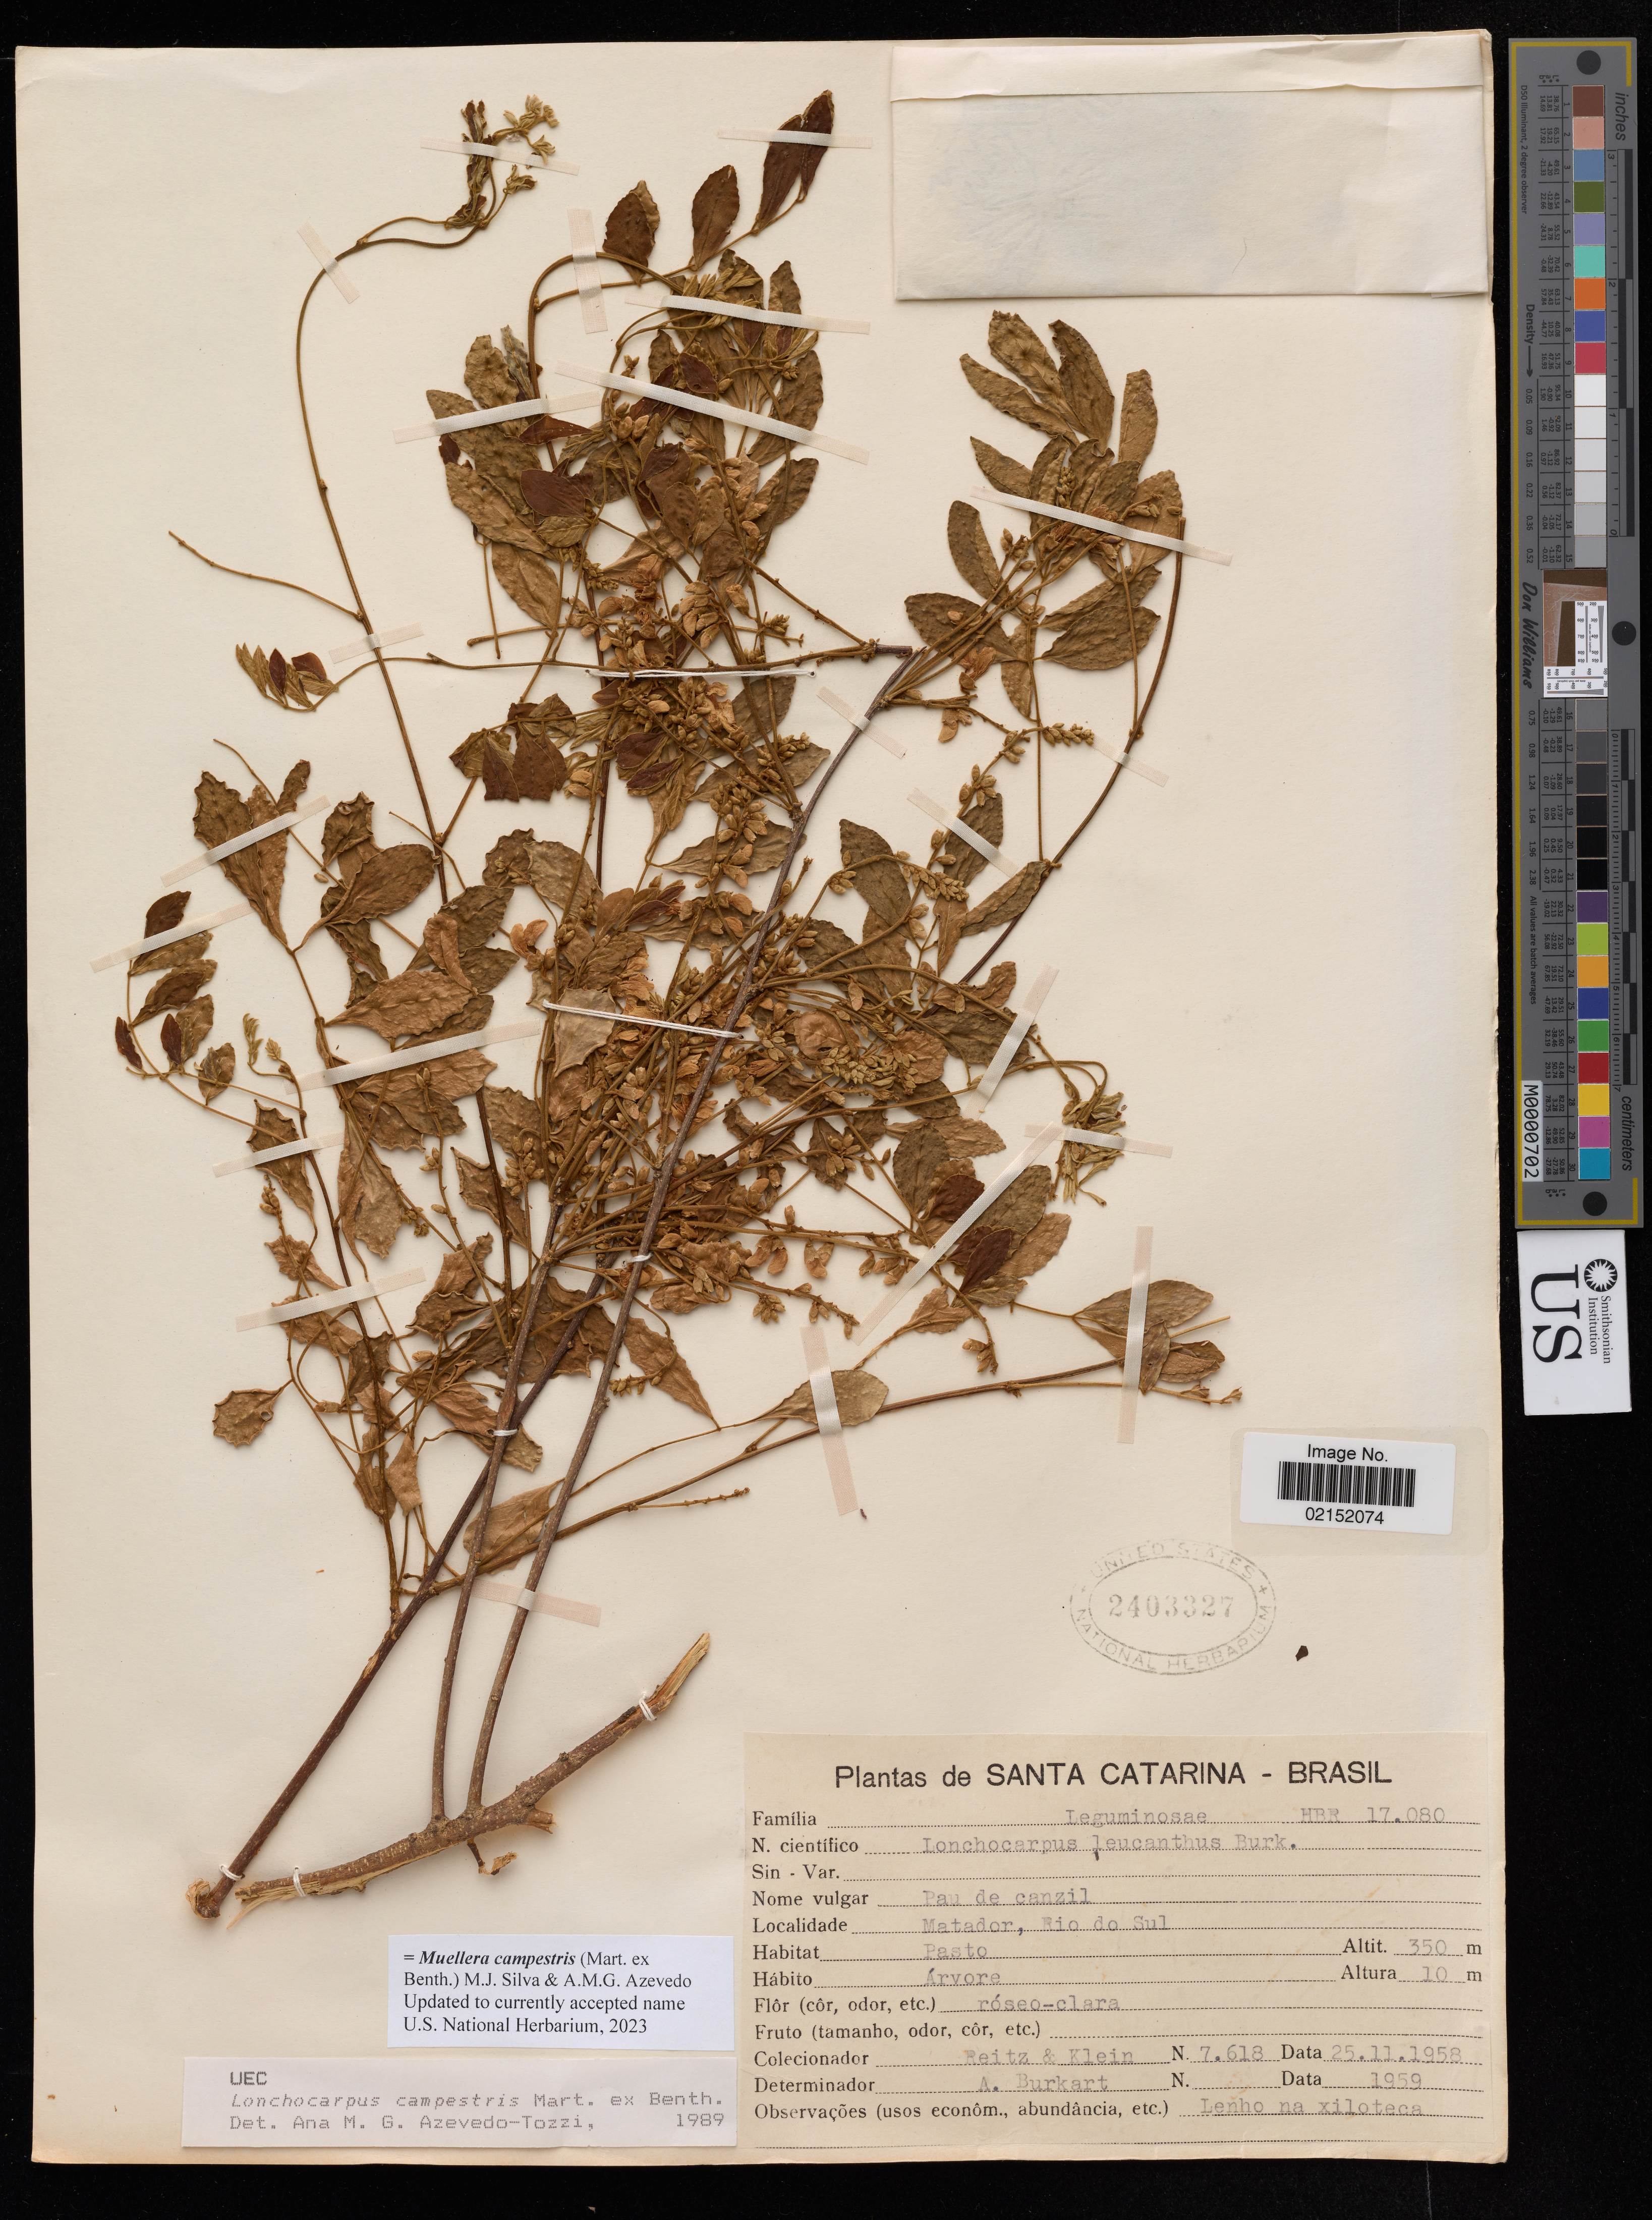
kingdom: Plantae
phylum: Tracheophyta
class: Magnoliopsida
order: Fabales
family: Fabaceae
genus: Muellera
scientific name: Muellera campestris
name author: (Mart. ex Benth.) M.J. Silva & A.M.G. Azevedo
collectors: R. Reitz & R. M. Klein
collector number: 7618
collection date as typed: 25 Nov 1958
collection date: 1958-11-25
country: Brazil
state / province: Santa Catarina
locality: Matador, Rio do Sul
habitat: Pasto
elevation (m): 350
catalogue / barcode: US 2403327